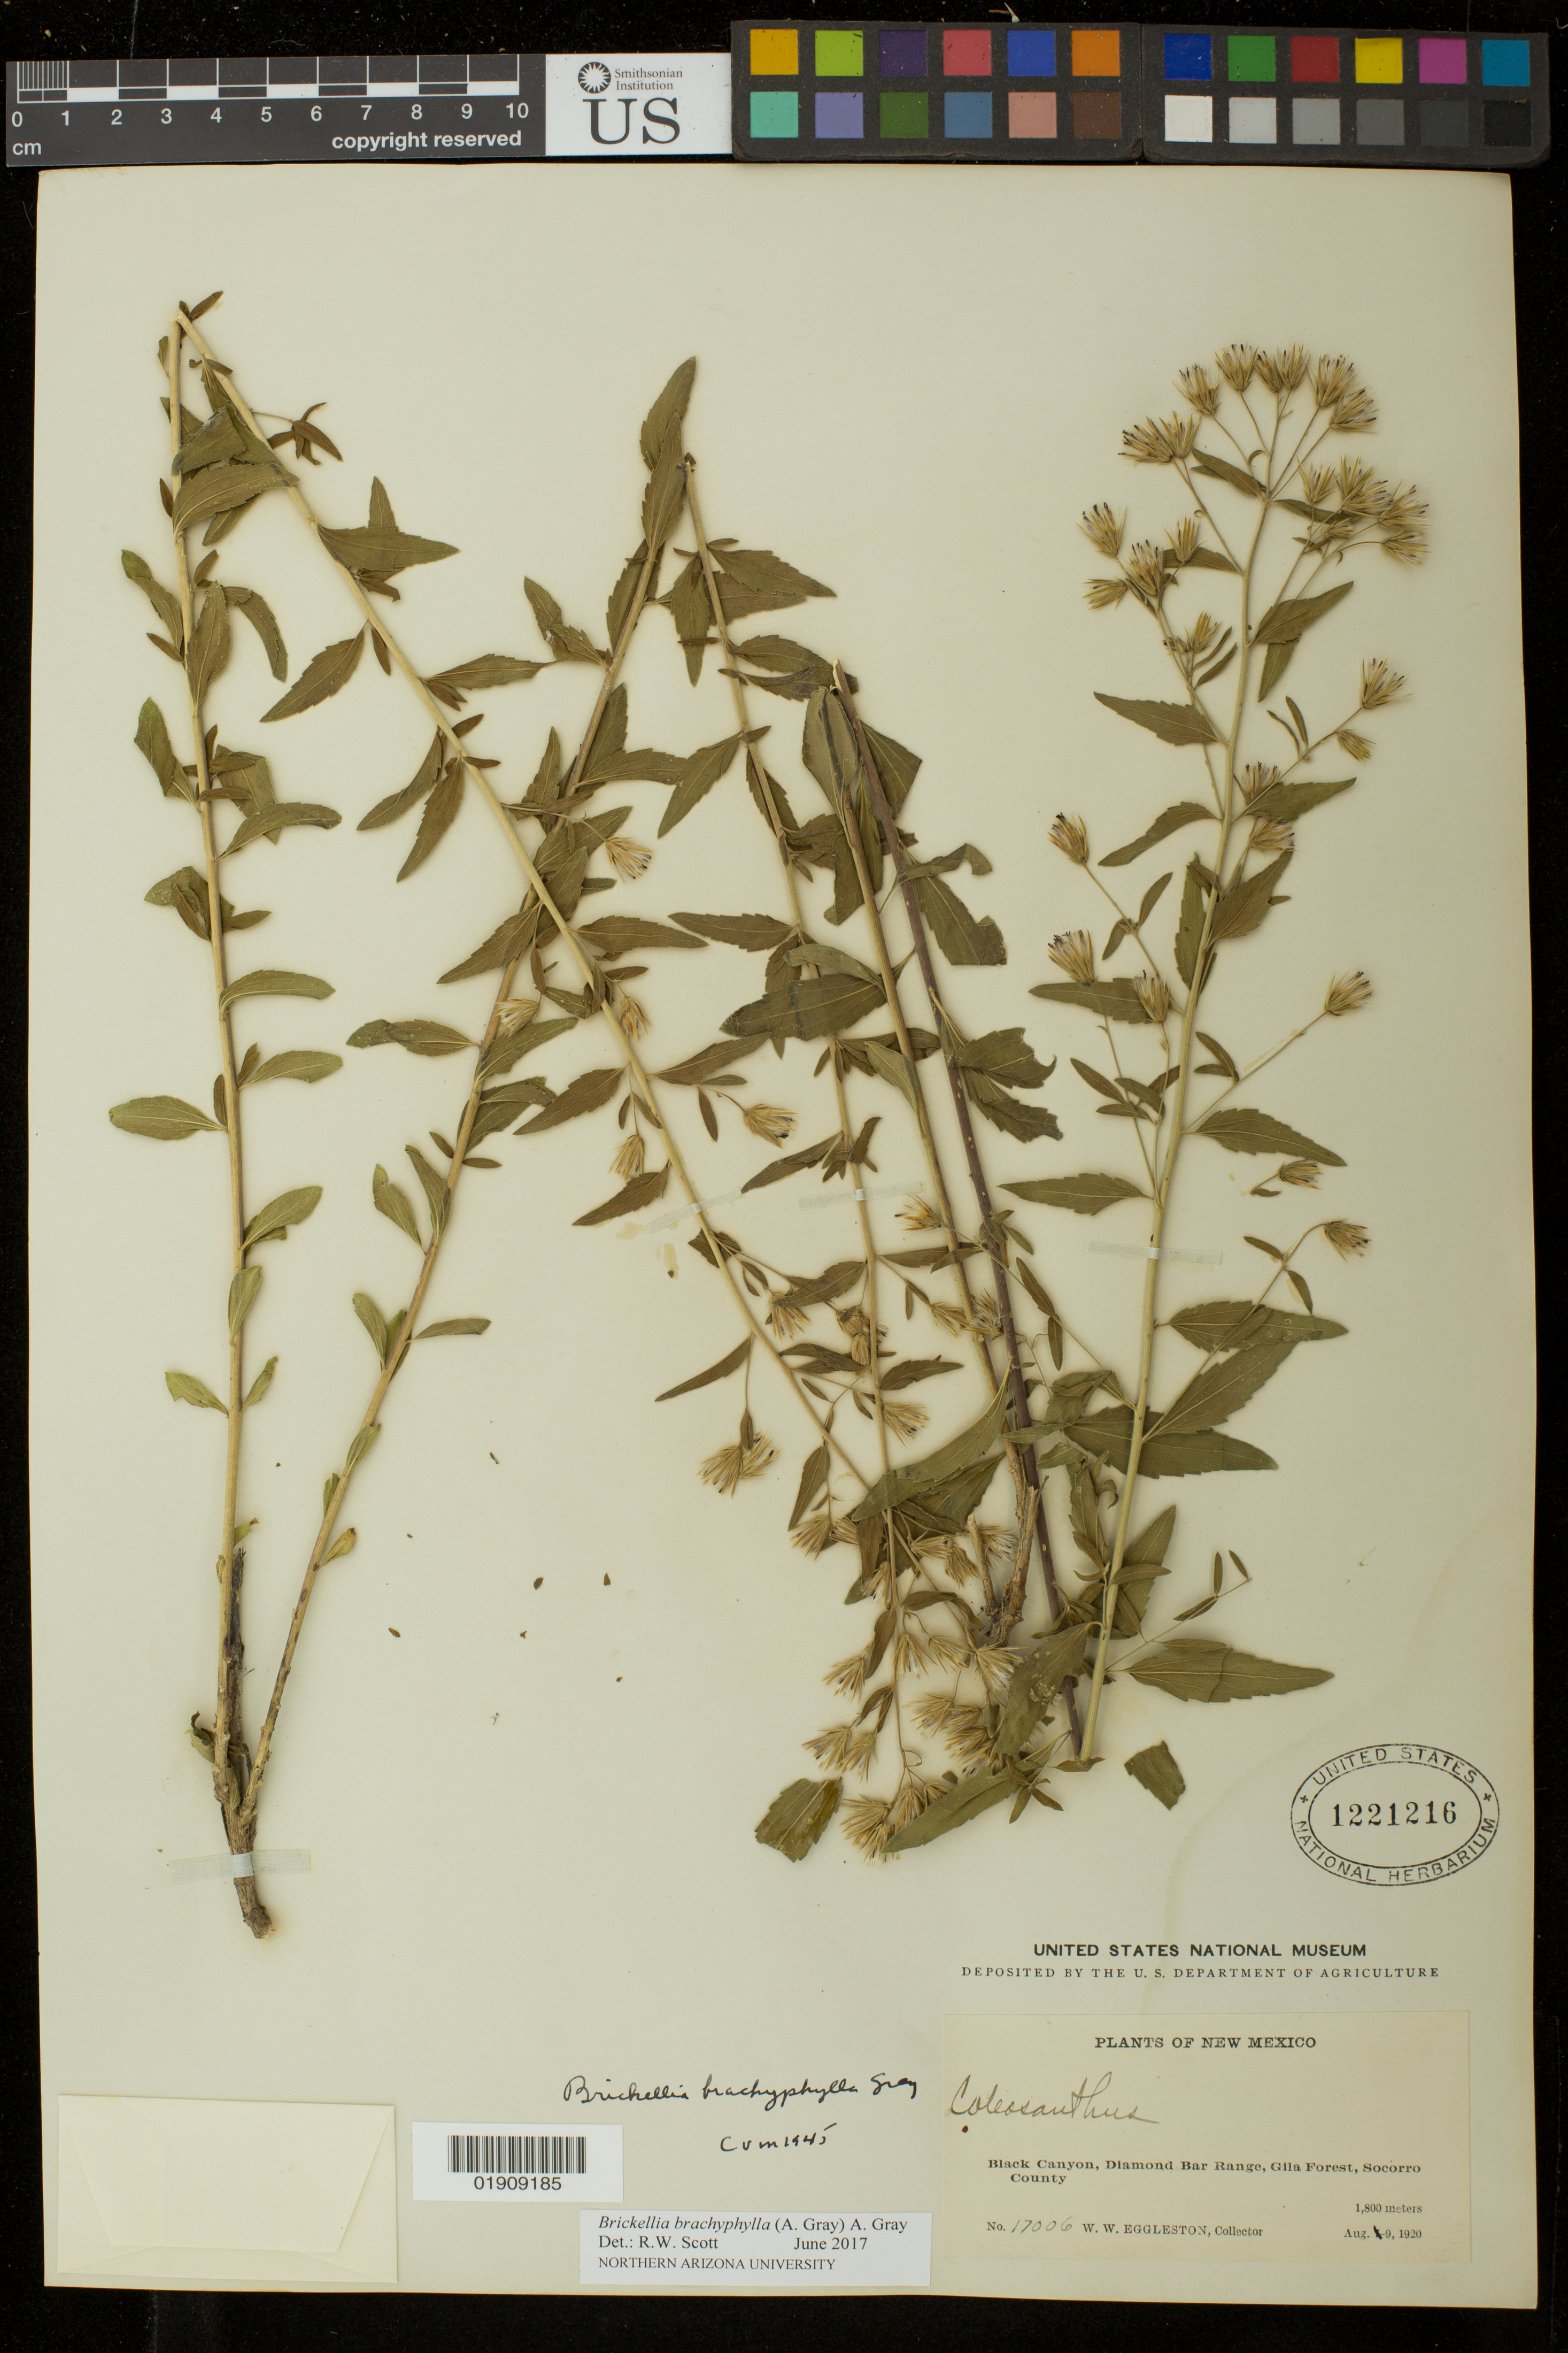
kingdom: Plantae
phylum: Tracheophyta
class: Magnoliopsida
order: Asterales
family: Asteraceae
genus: Brickellia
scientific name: Brickellia brachyphylla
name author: (A. Gray) A. Gray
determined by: Scott, R. W.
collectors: W. W. Eggleston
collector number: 17006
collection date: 1920-08-07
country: United States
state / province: New Mexico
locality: Black Canyon, Diamond Bar Range, Gila Forest, Socorro County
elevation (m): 1800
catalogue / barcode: US 1221216